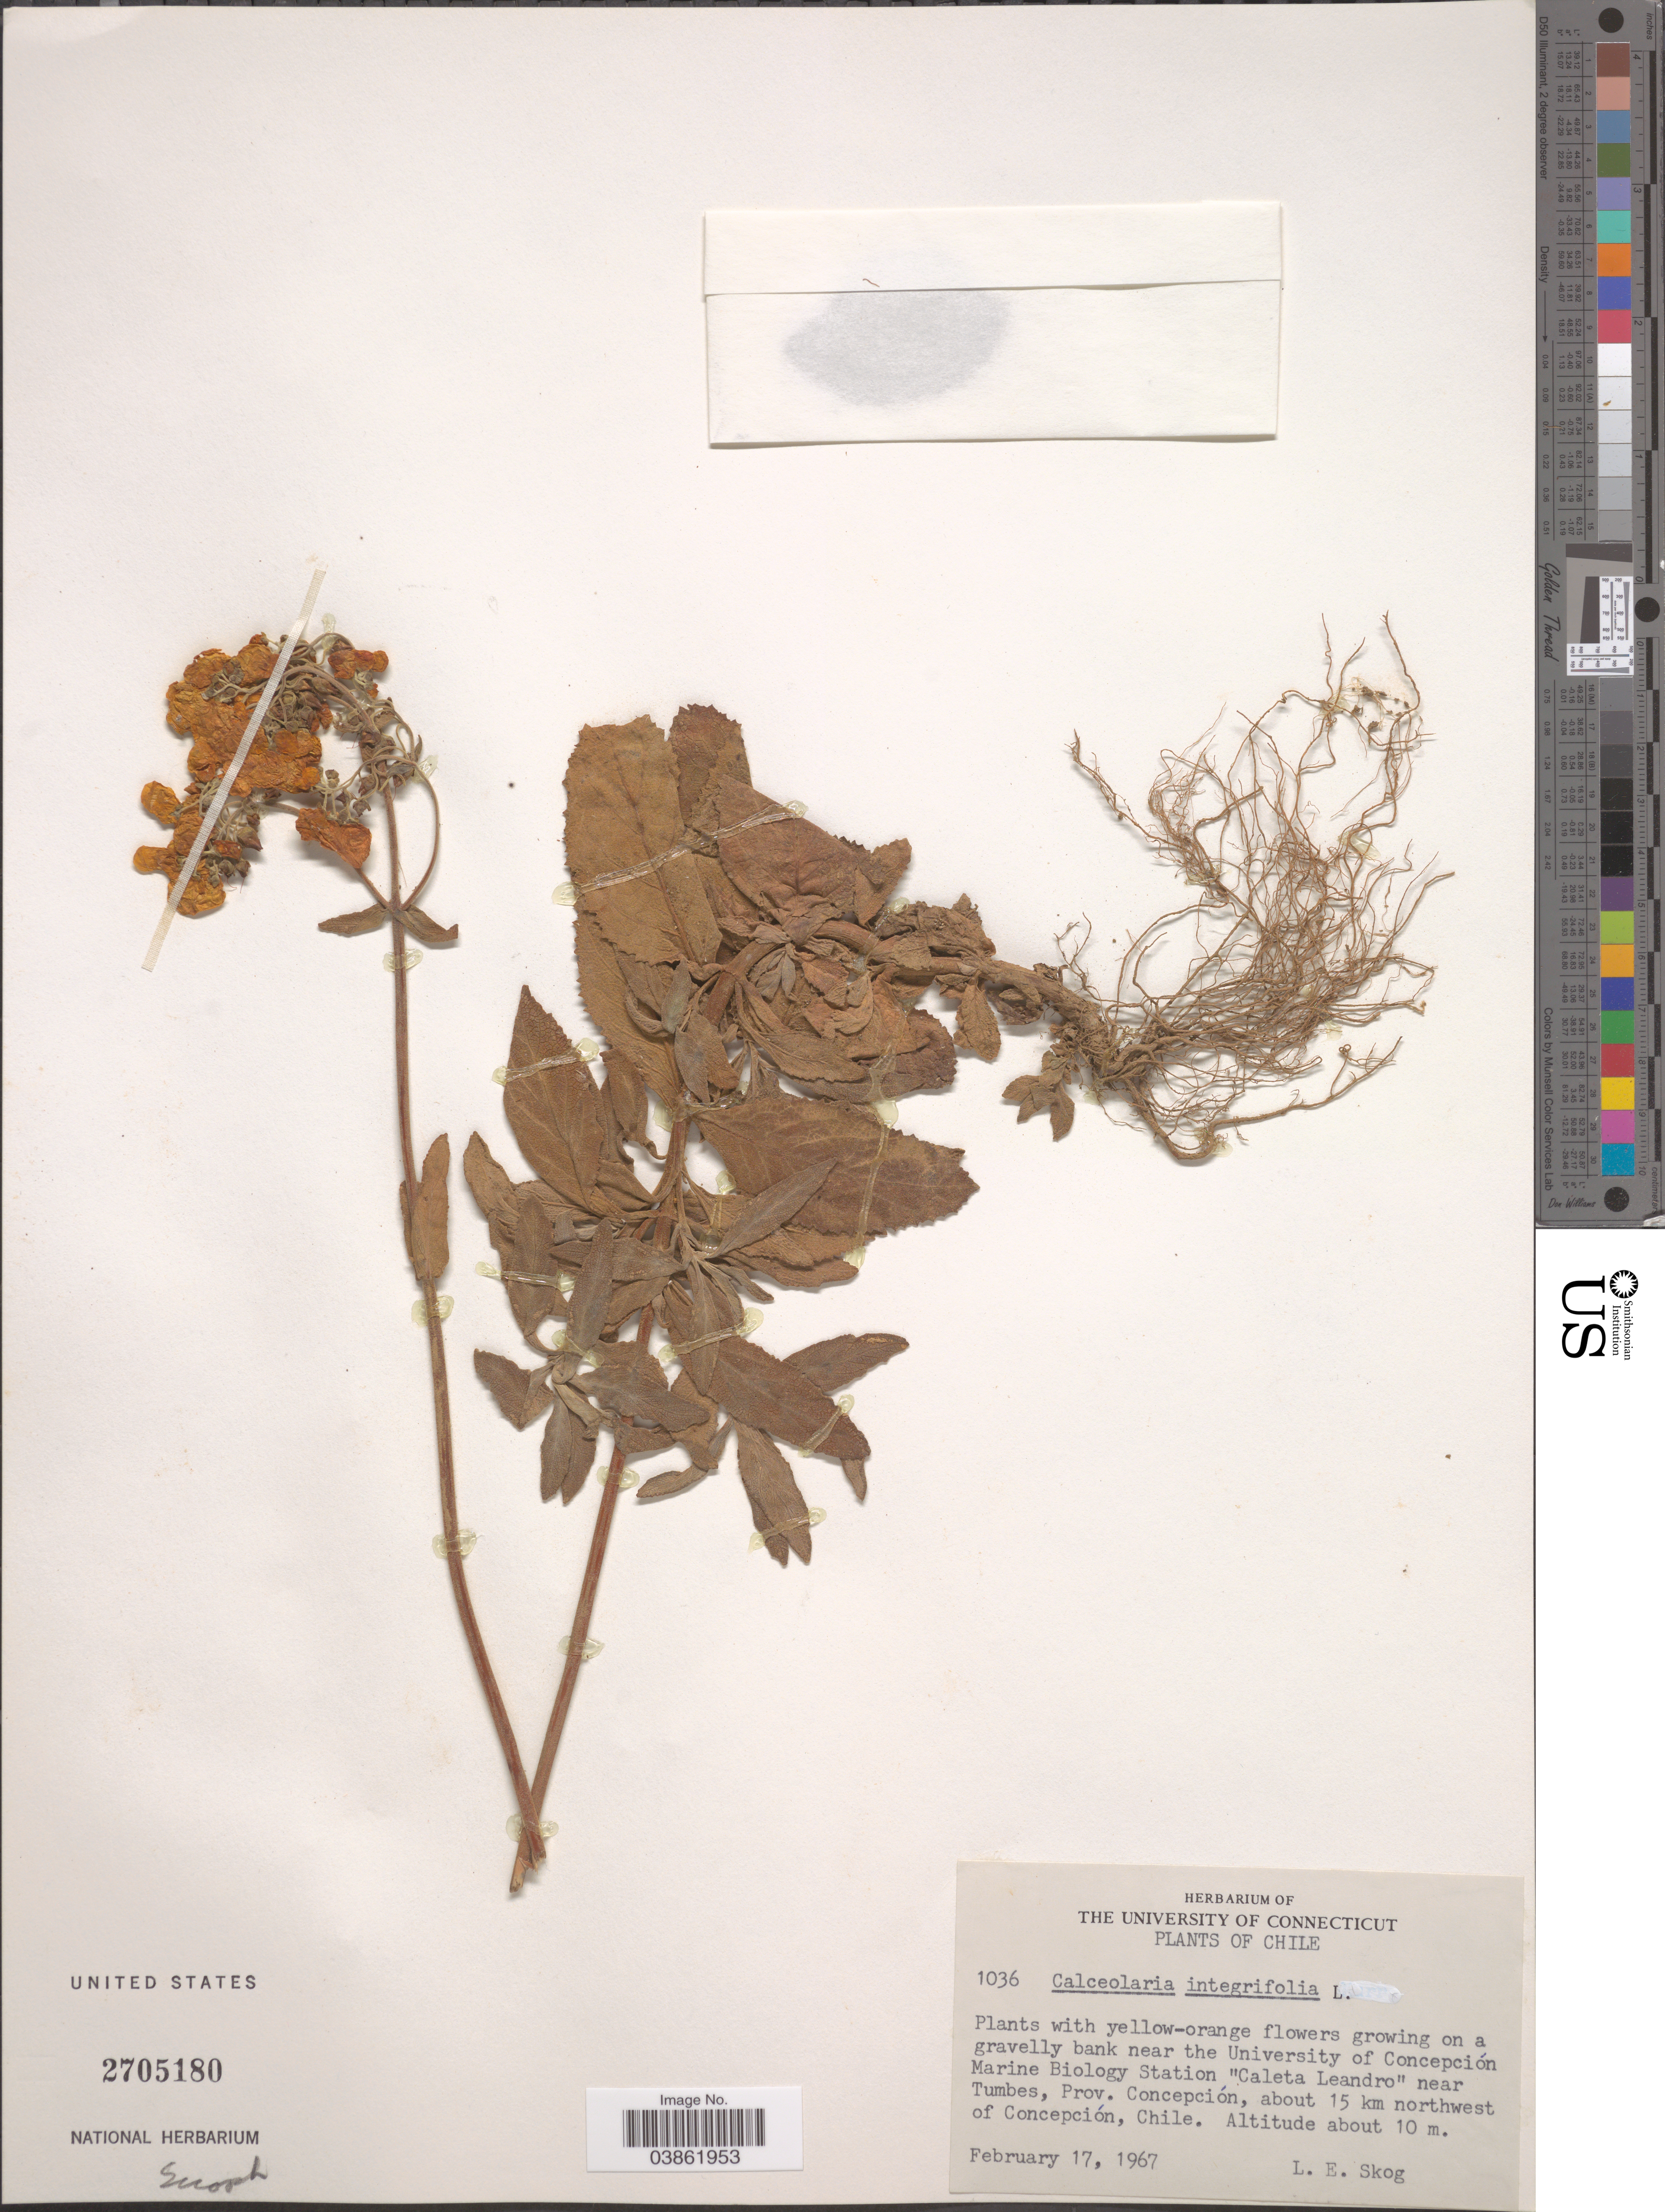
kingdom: Plantae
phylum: Tracheophyta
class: Magnoliopsida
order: Lamiales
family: Calceolariaceae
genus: Calceolaria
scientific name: Calceolaria integrifolia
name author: L.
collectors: L. E. Skog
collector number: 1036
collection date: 1967-02-17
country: Chile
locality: On a gravelly bank near the University of Concepción Marine Biology Station "Caleta Leandro" near Tumbes, Prov. Concepción, about 15 km northwest of Concepción.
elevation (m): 10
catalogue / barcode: US 2705180